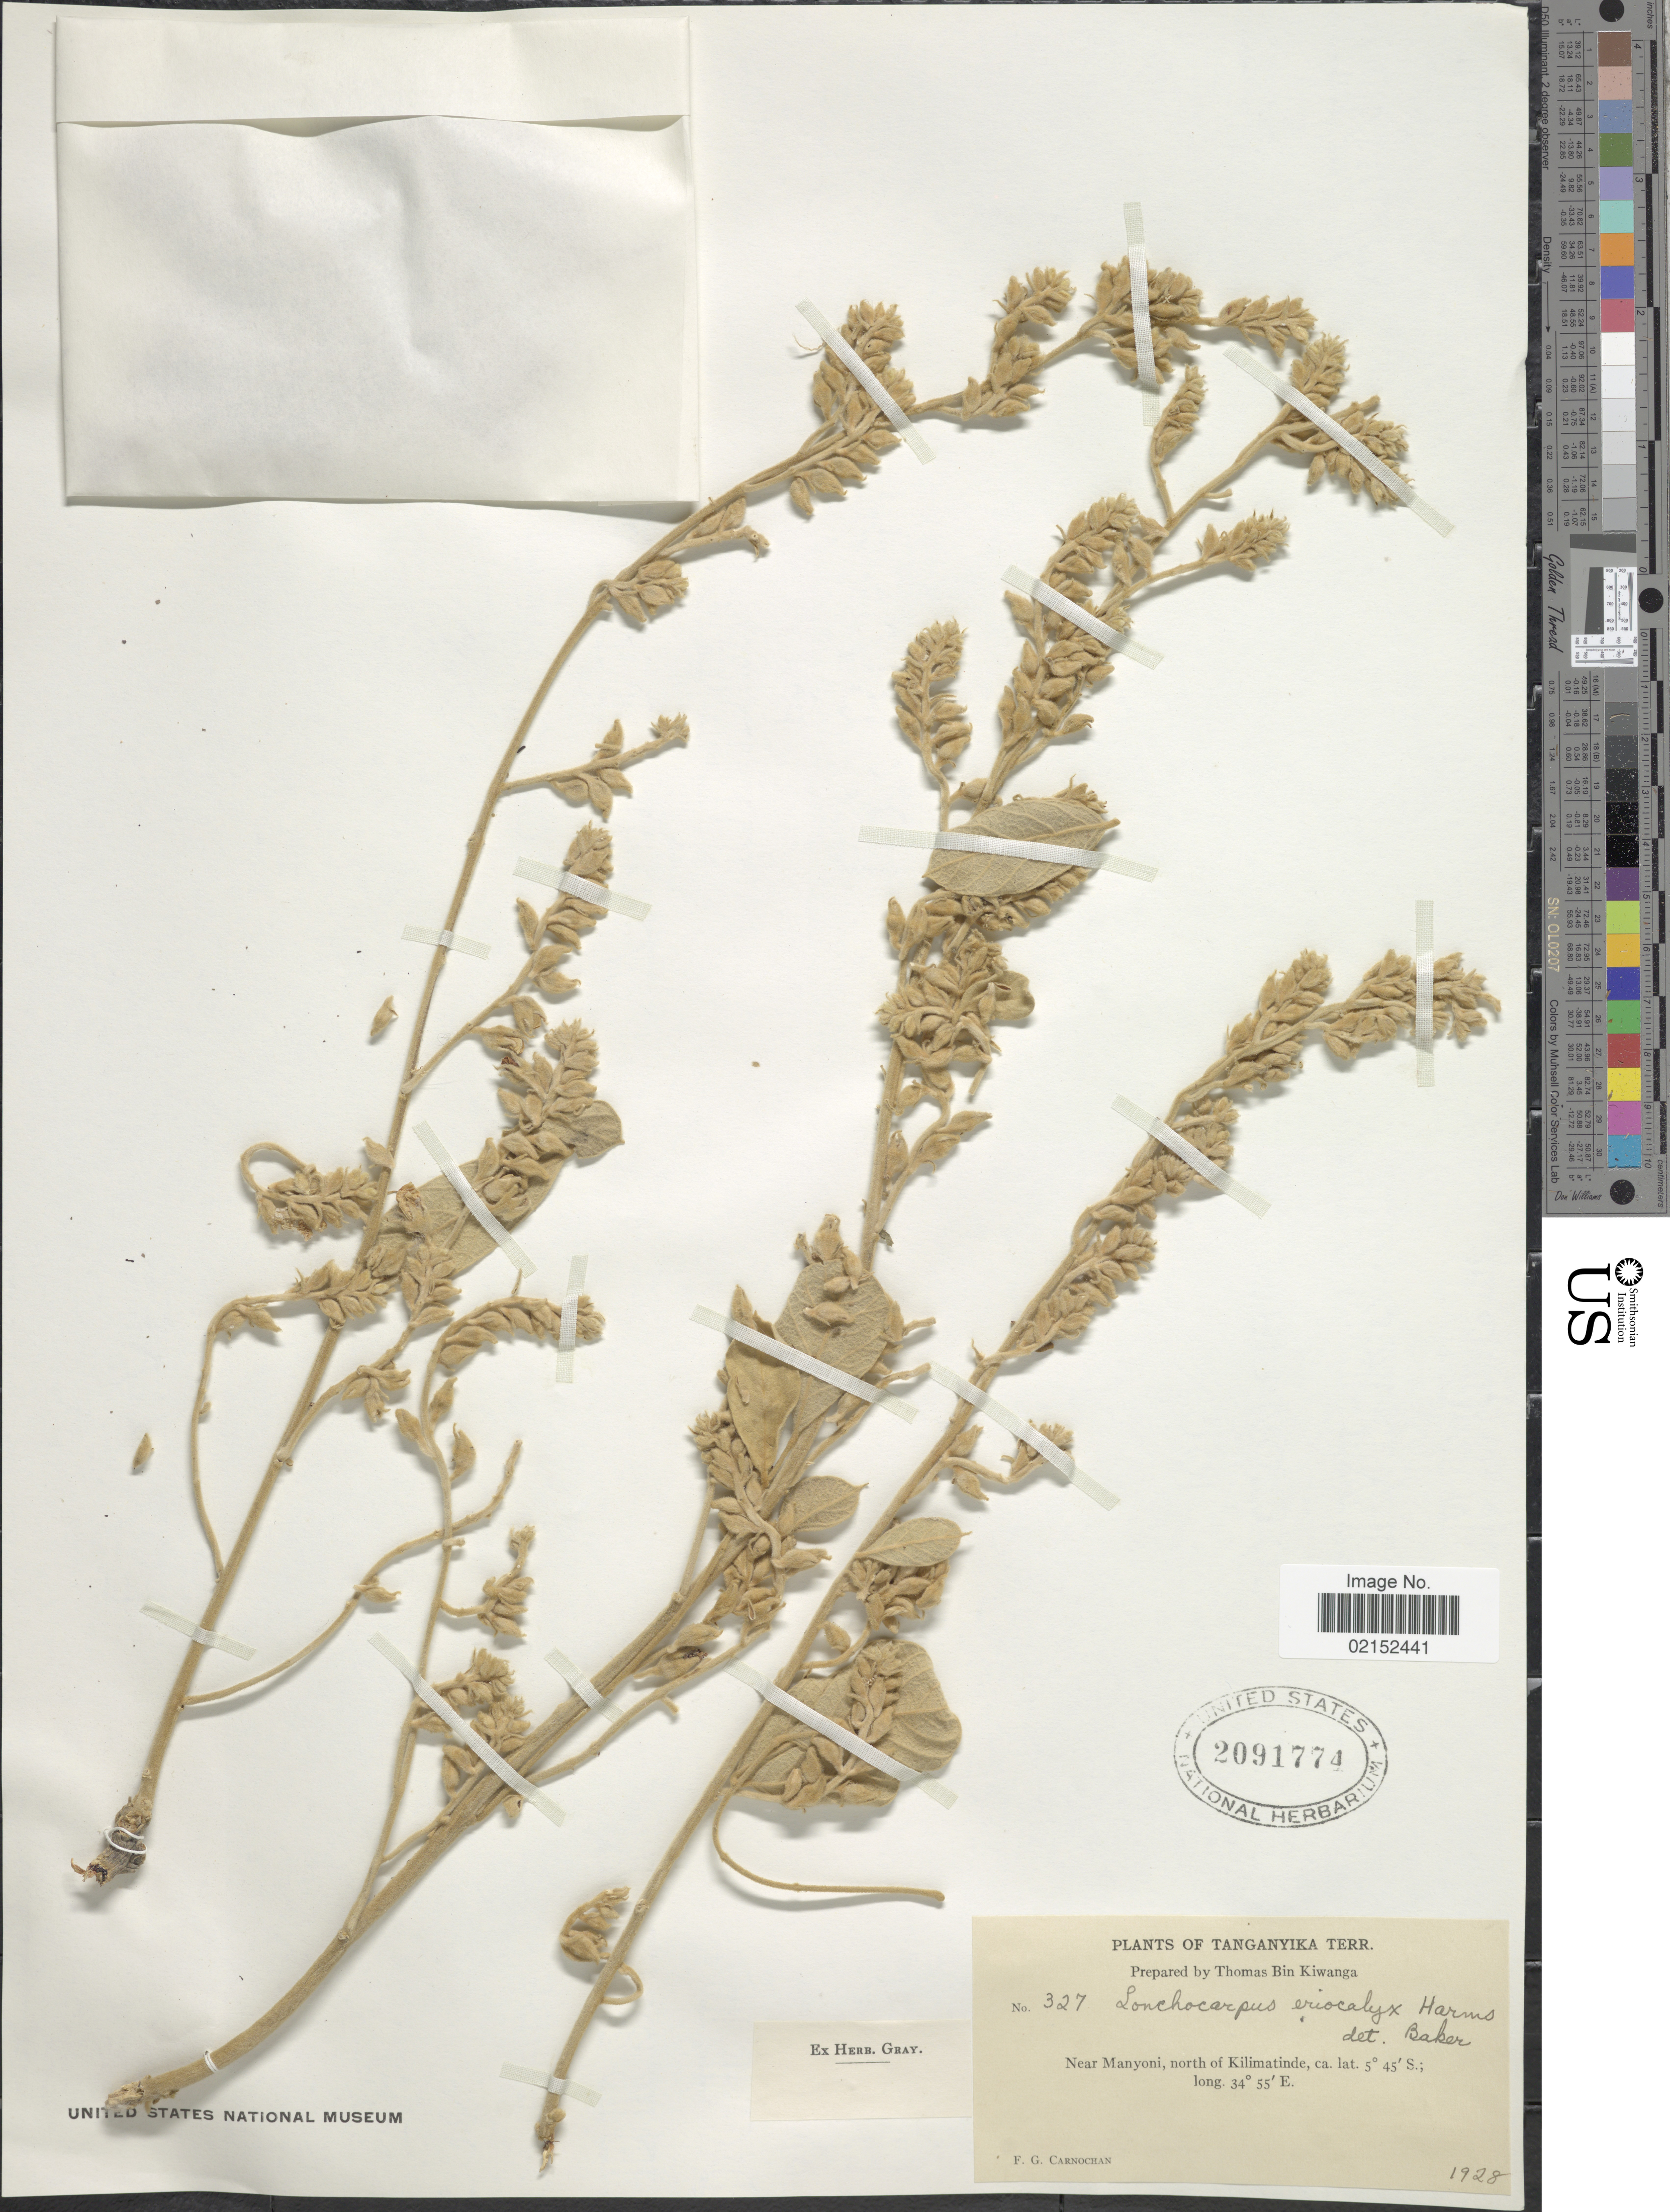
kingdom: Plantae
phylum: Tracheophyta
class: Magnoliopsida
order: Fabales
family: Fabaceae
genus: Lonchocarpus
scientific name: Lonchocarpus eriocalyx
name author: Harms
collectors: F. Carnochan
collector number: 327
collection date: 1928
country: Tanzania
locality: Tanganyika Terr., Near Manyoni, north of Kilimatinde.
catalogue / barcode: US 2091774